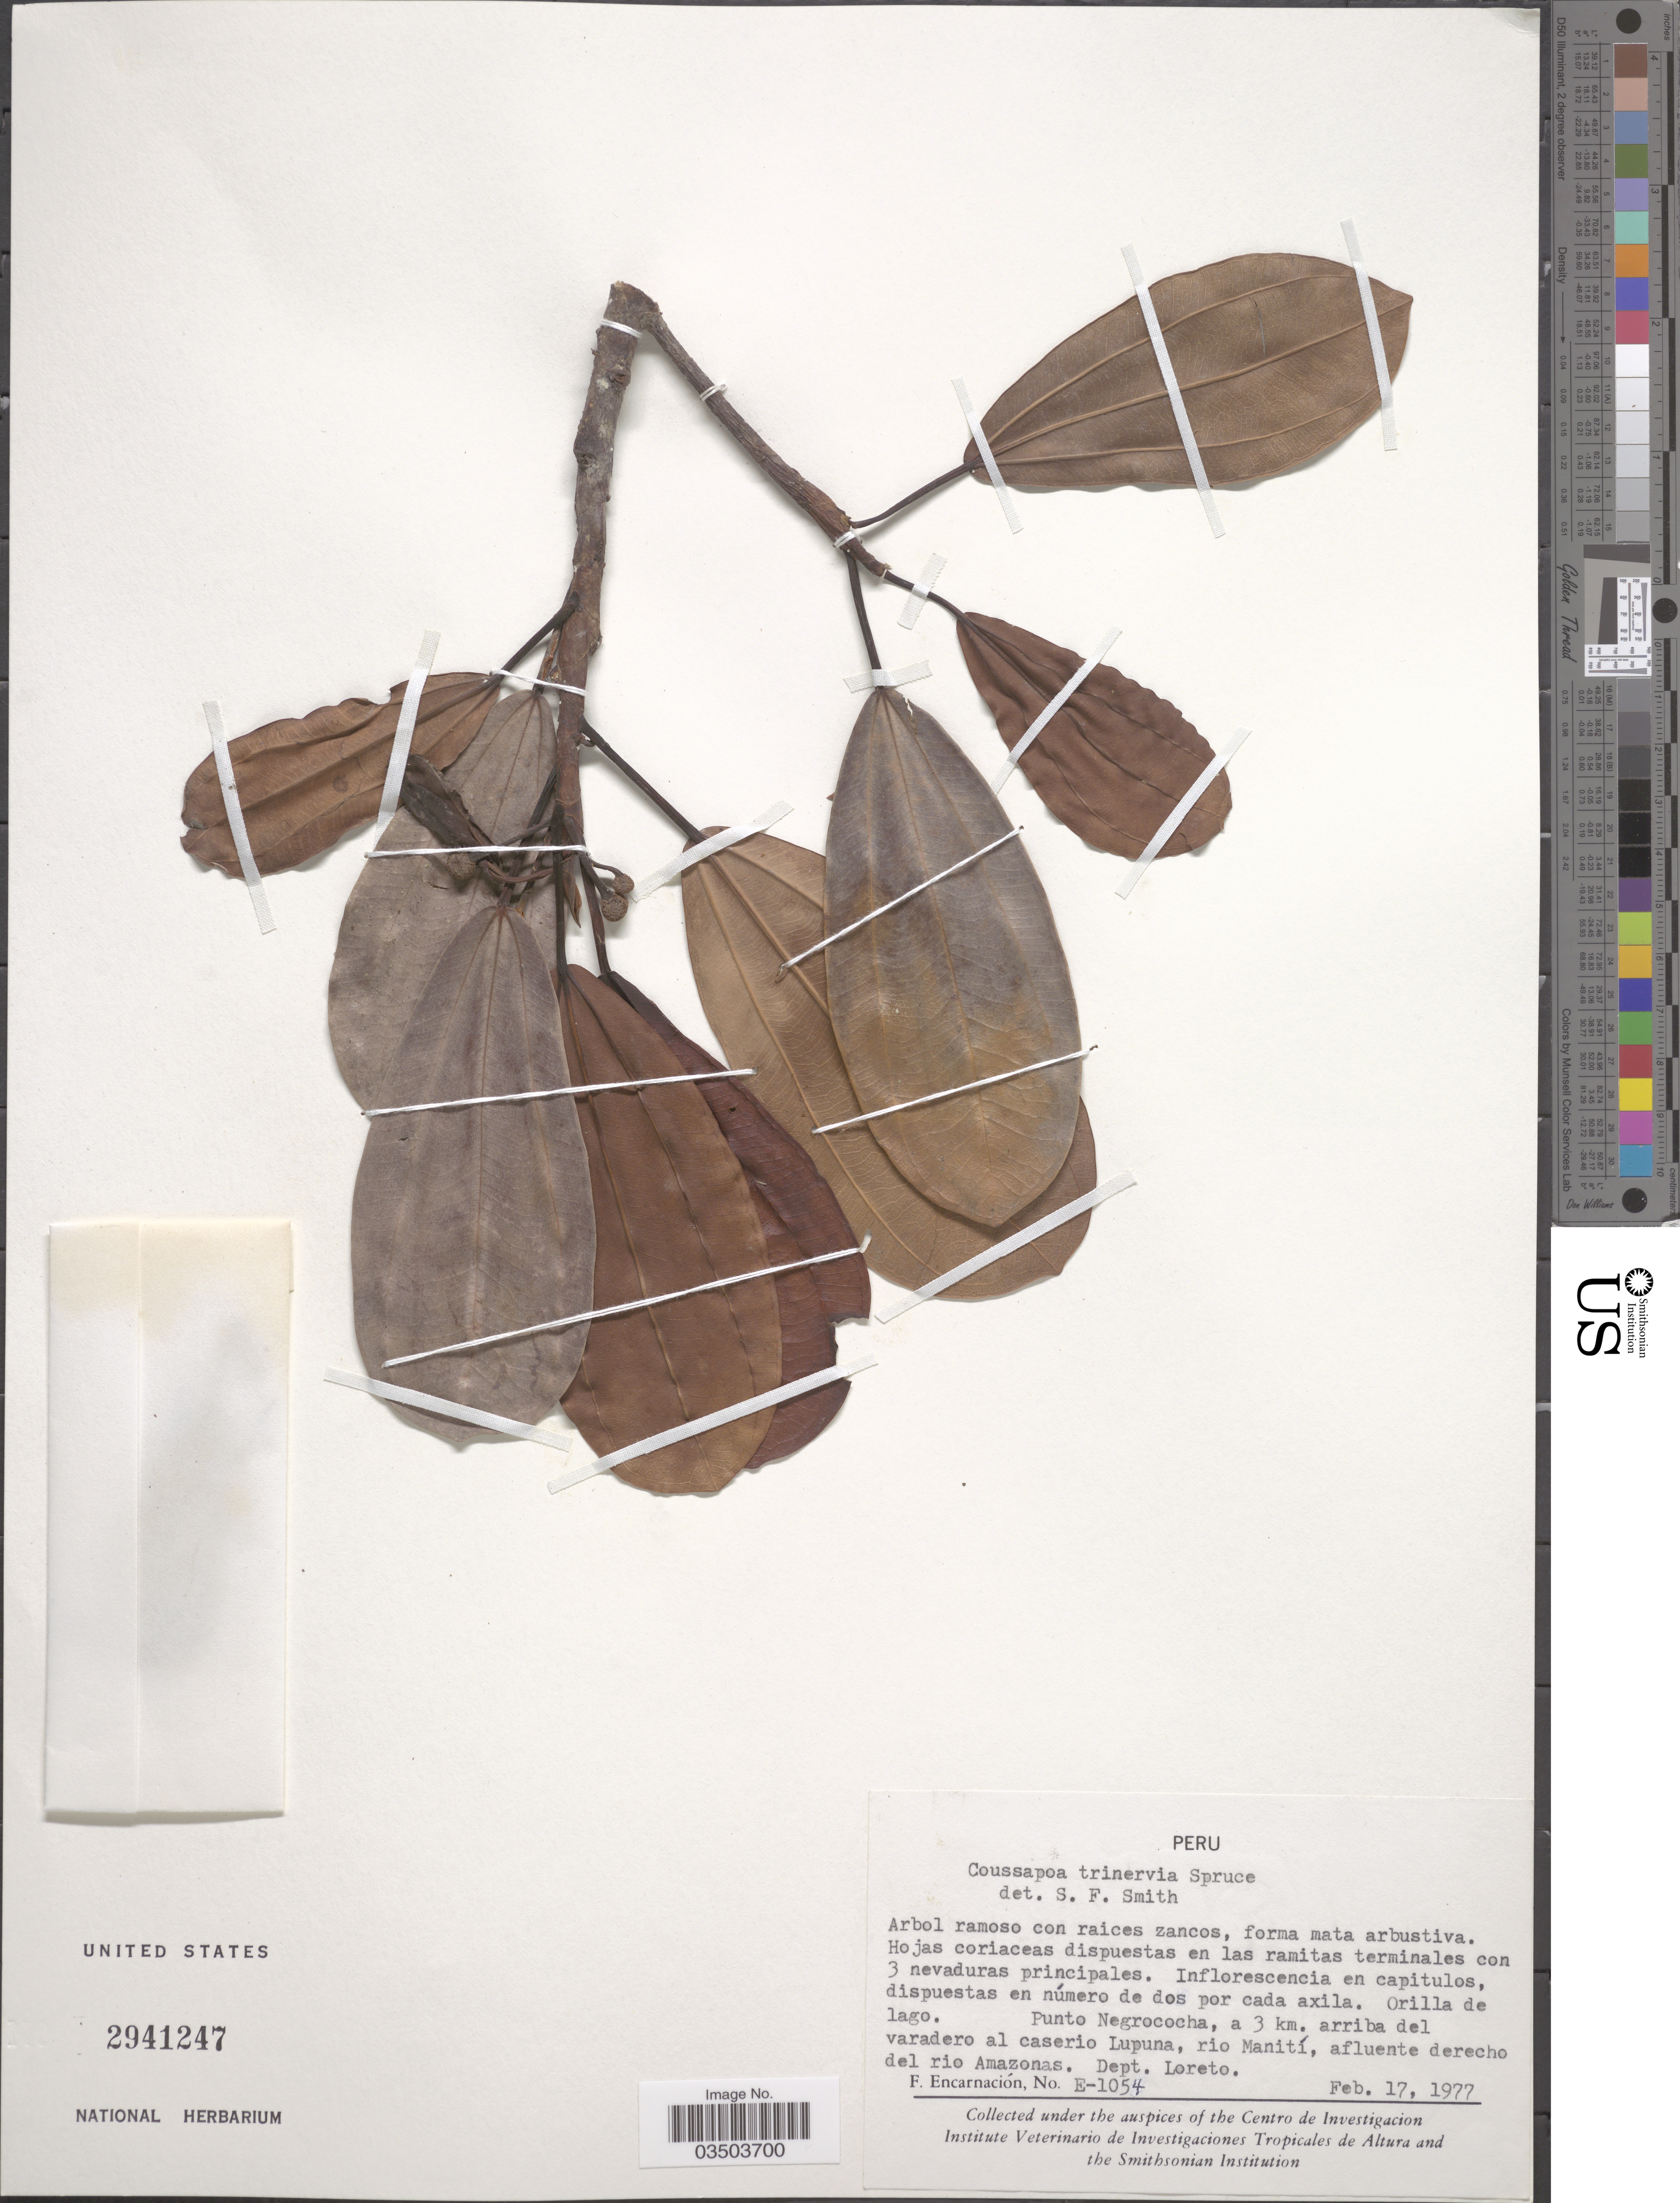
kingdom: Plantae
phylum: Tracheophyta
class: Magnoliopsida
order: Rosales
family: Urticaceae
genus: Coussapoa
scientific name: Coussapoa trinervia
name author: Spruce ex Mildbr.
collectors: F. Encarnación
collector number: E-1054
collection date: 1977-02-17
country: Peru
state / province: Loreto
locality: Punto Negrococha, a 3 km. arriba del varadero al caserio Lupuna, rio Manití, afluente derecho del rio Amazonas. Dept. Loreto.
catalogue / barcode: US 2941247